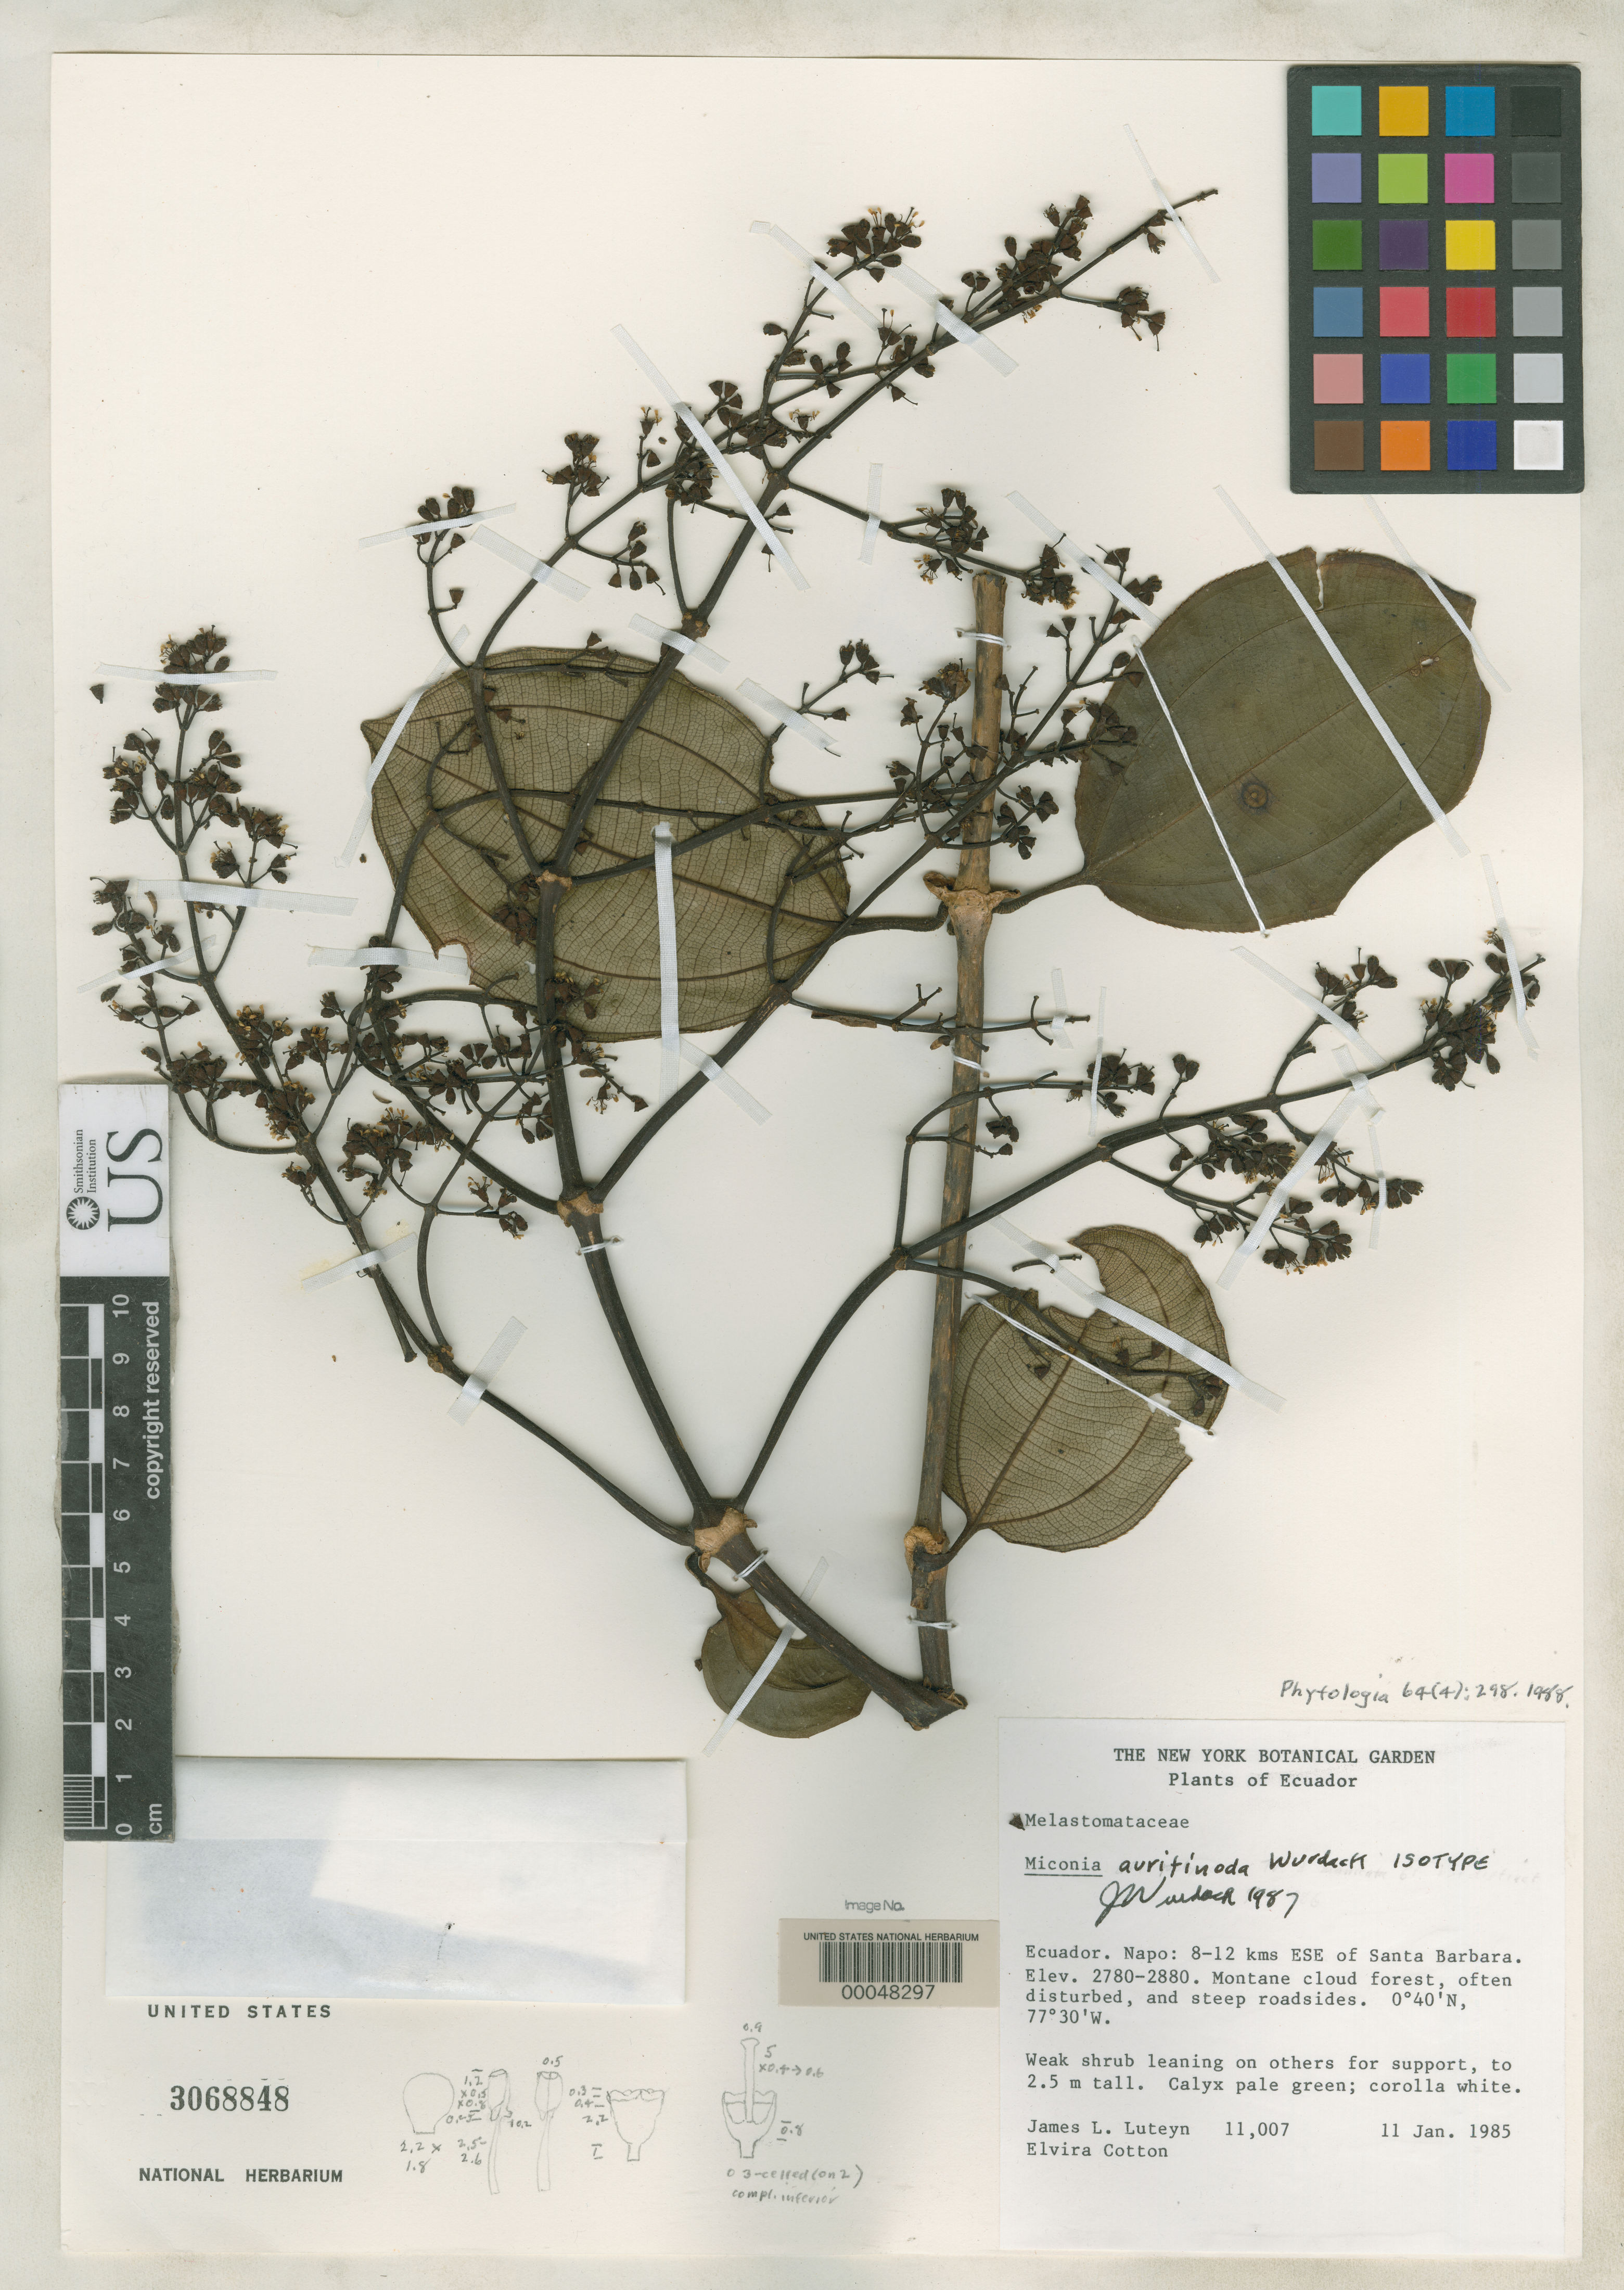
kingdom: Plantae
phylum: Tracheophyta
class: Magnoliopsida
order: Myrtales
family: Melastomataceae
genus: Miconia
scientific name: Miconia auritinoda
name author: Wurdack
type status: Isotype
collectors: J. L. Luteyn & E. Cotton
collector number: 11007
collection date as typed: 11 Jan 1985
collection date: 1985-01-11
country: Ecuador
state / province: Napo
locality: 8-12 kms ESE of Santa Barbara.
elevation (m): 2780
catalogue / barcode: US 3068848